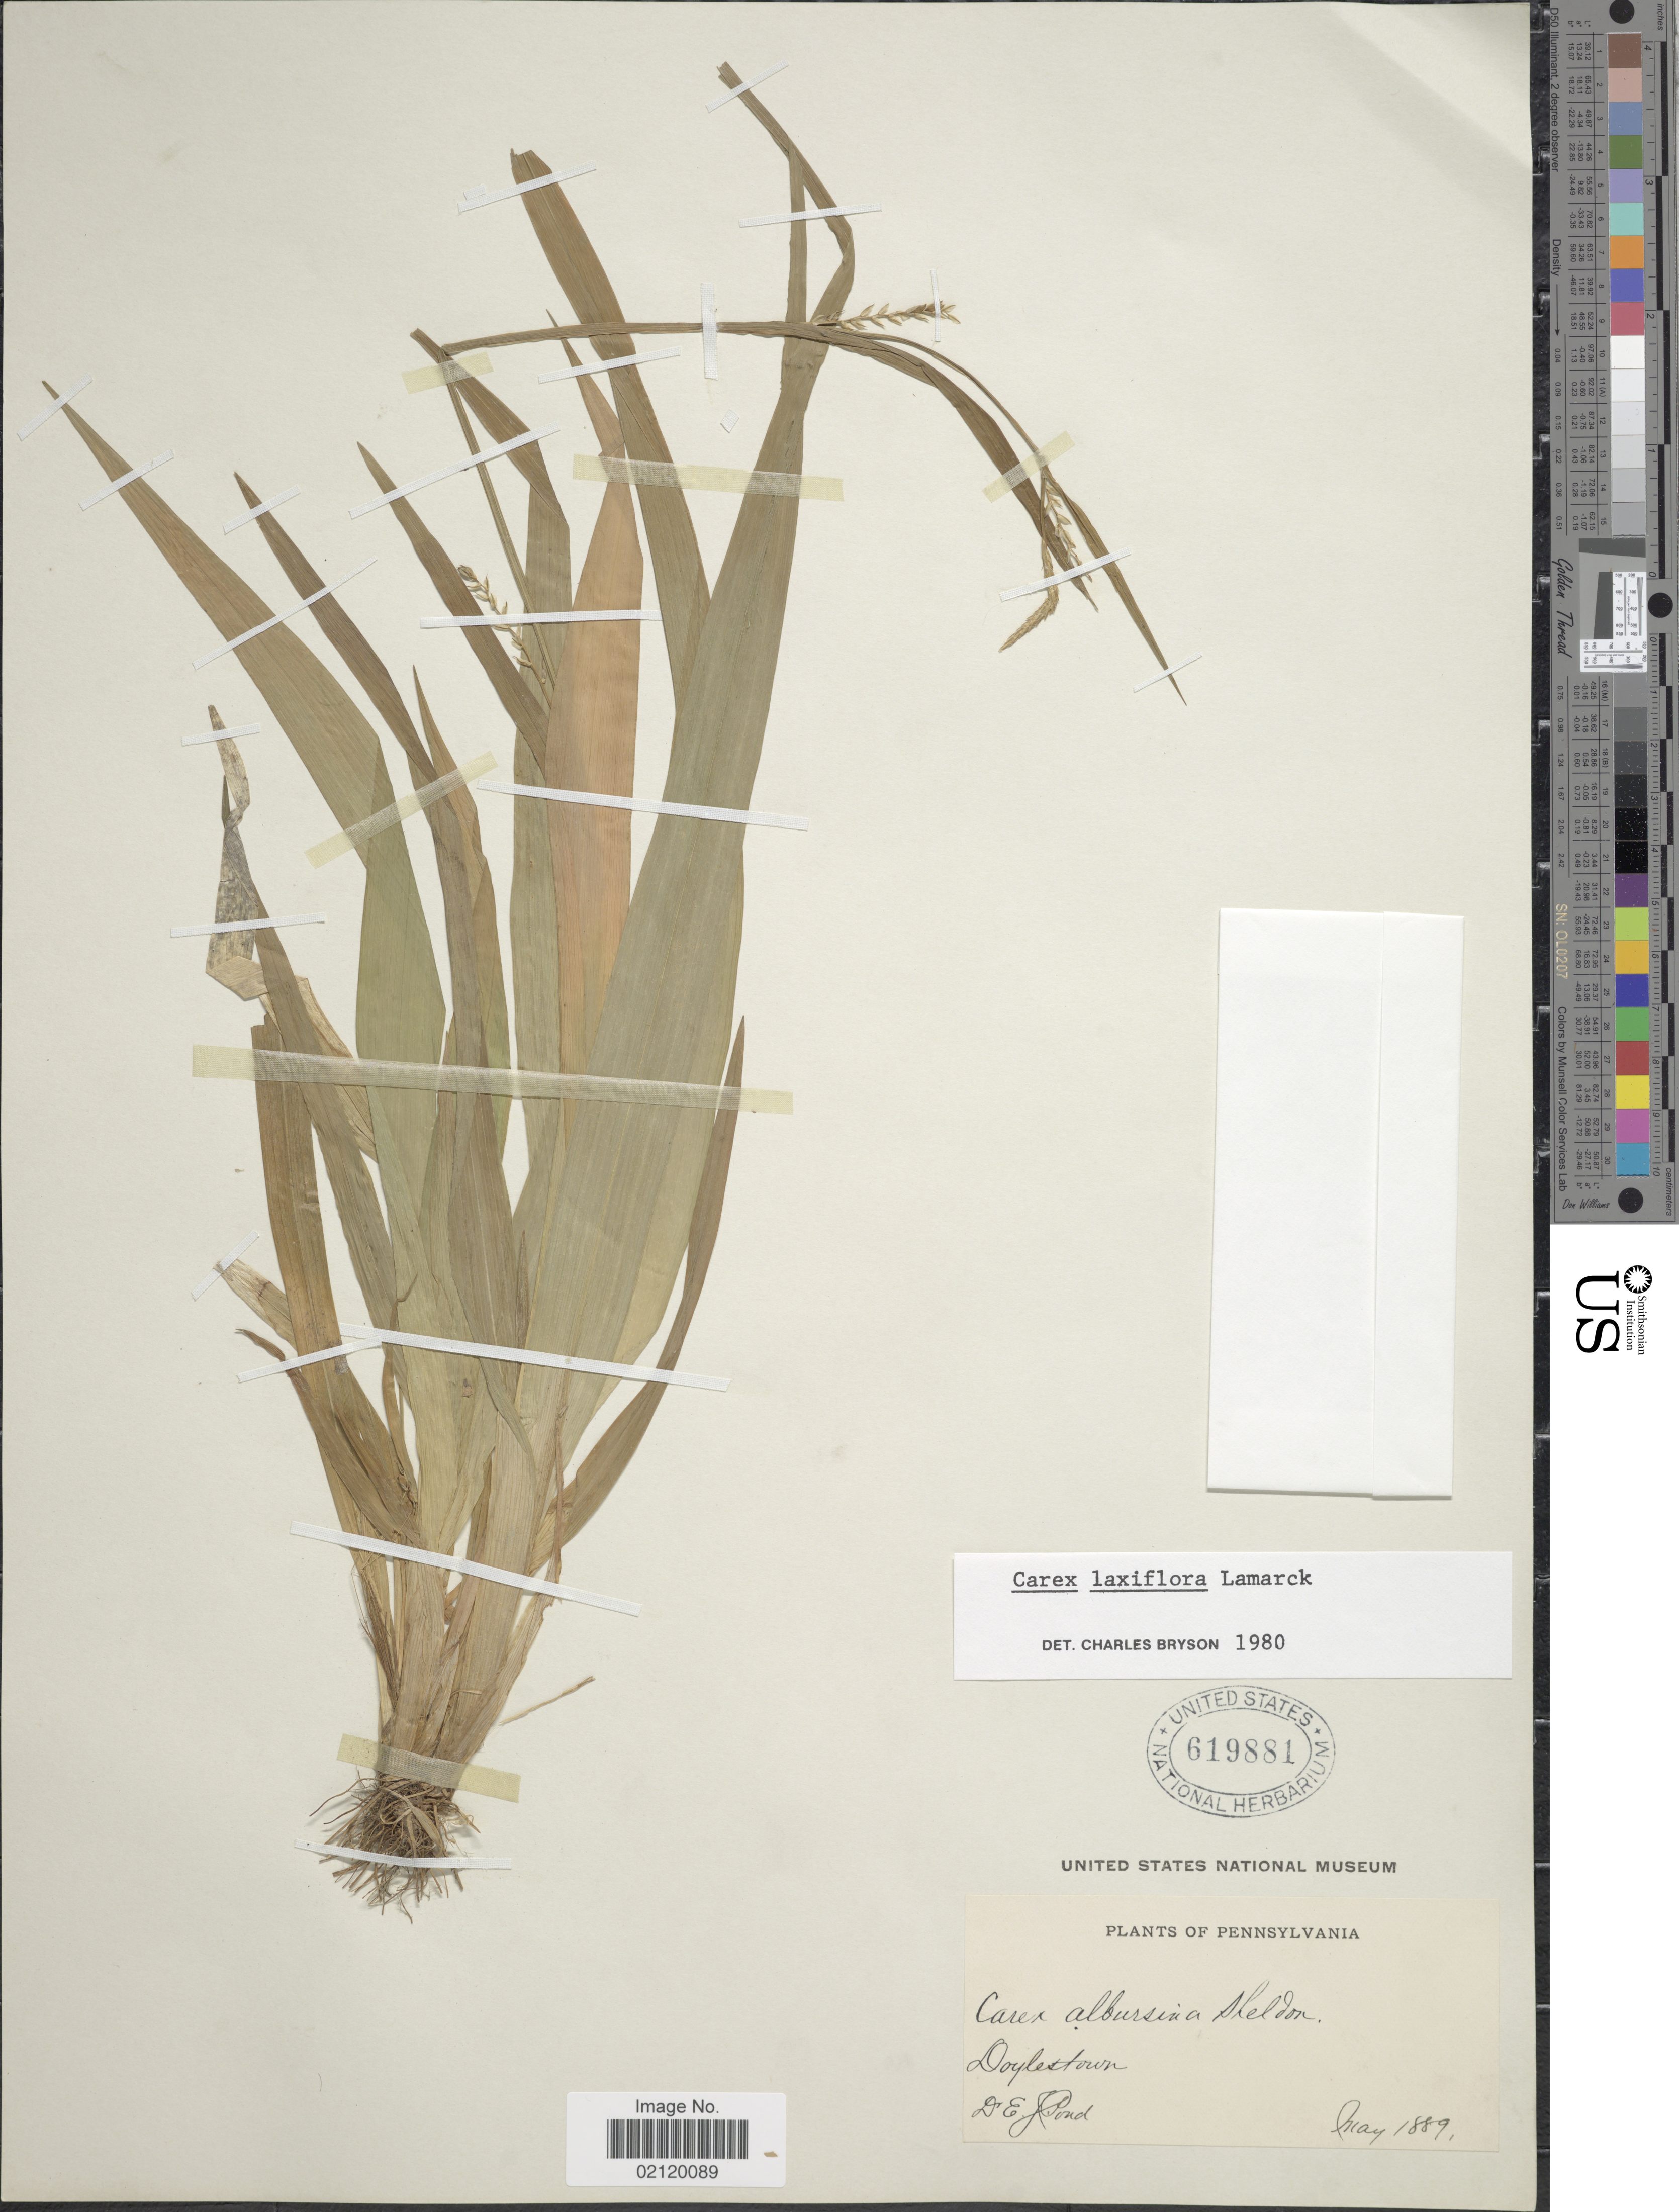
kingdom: Plantae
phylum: Tracheophyta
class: Liliopsida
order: Poales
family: Cyperaceae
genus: Carex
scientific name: Carex laxiflora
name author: Lam.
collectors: E. Pond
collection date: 1889-05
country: United States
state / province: Pennsylvania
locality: Doylestown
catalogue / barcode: US 619881